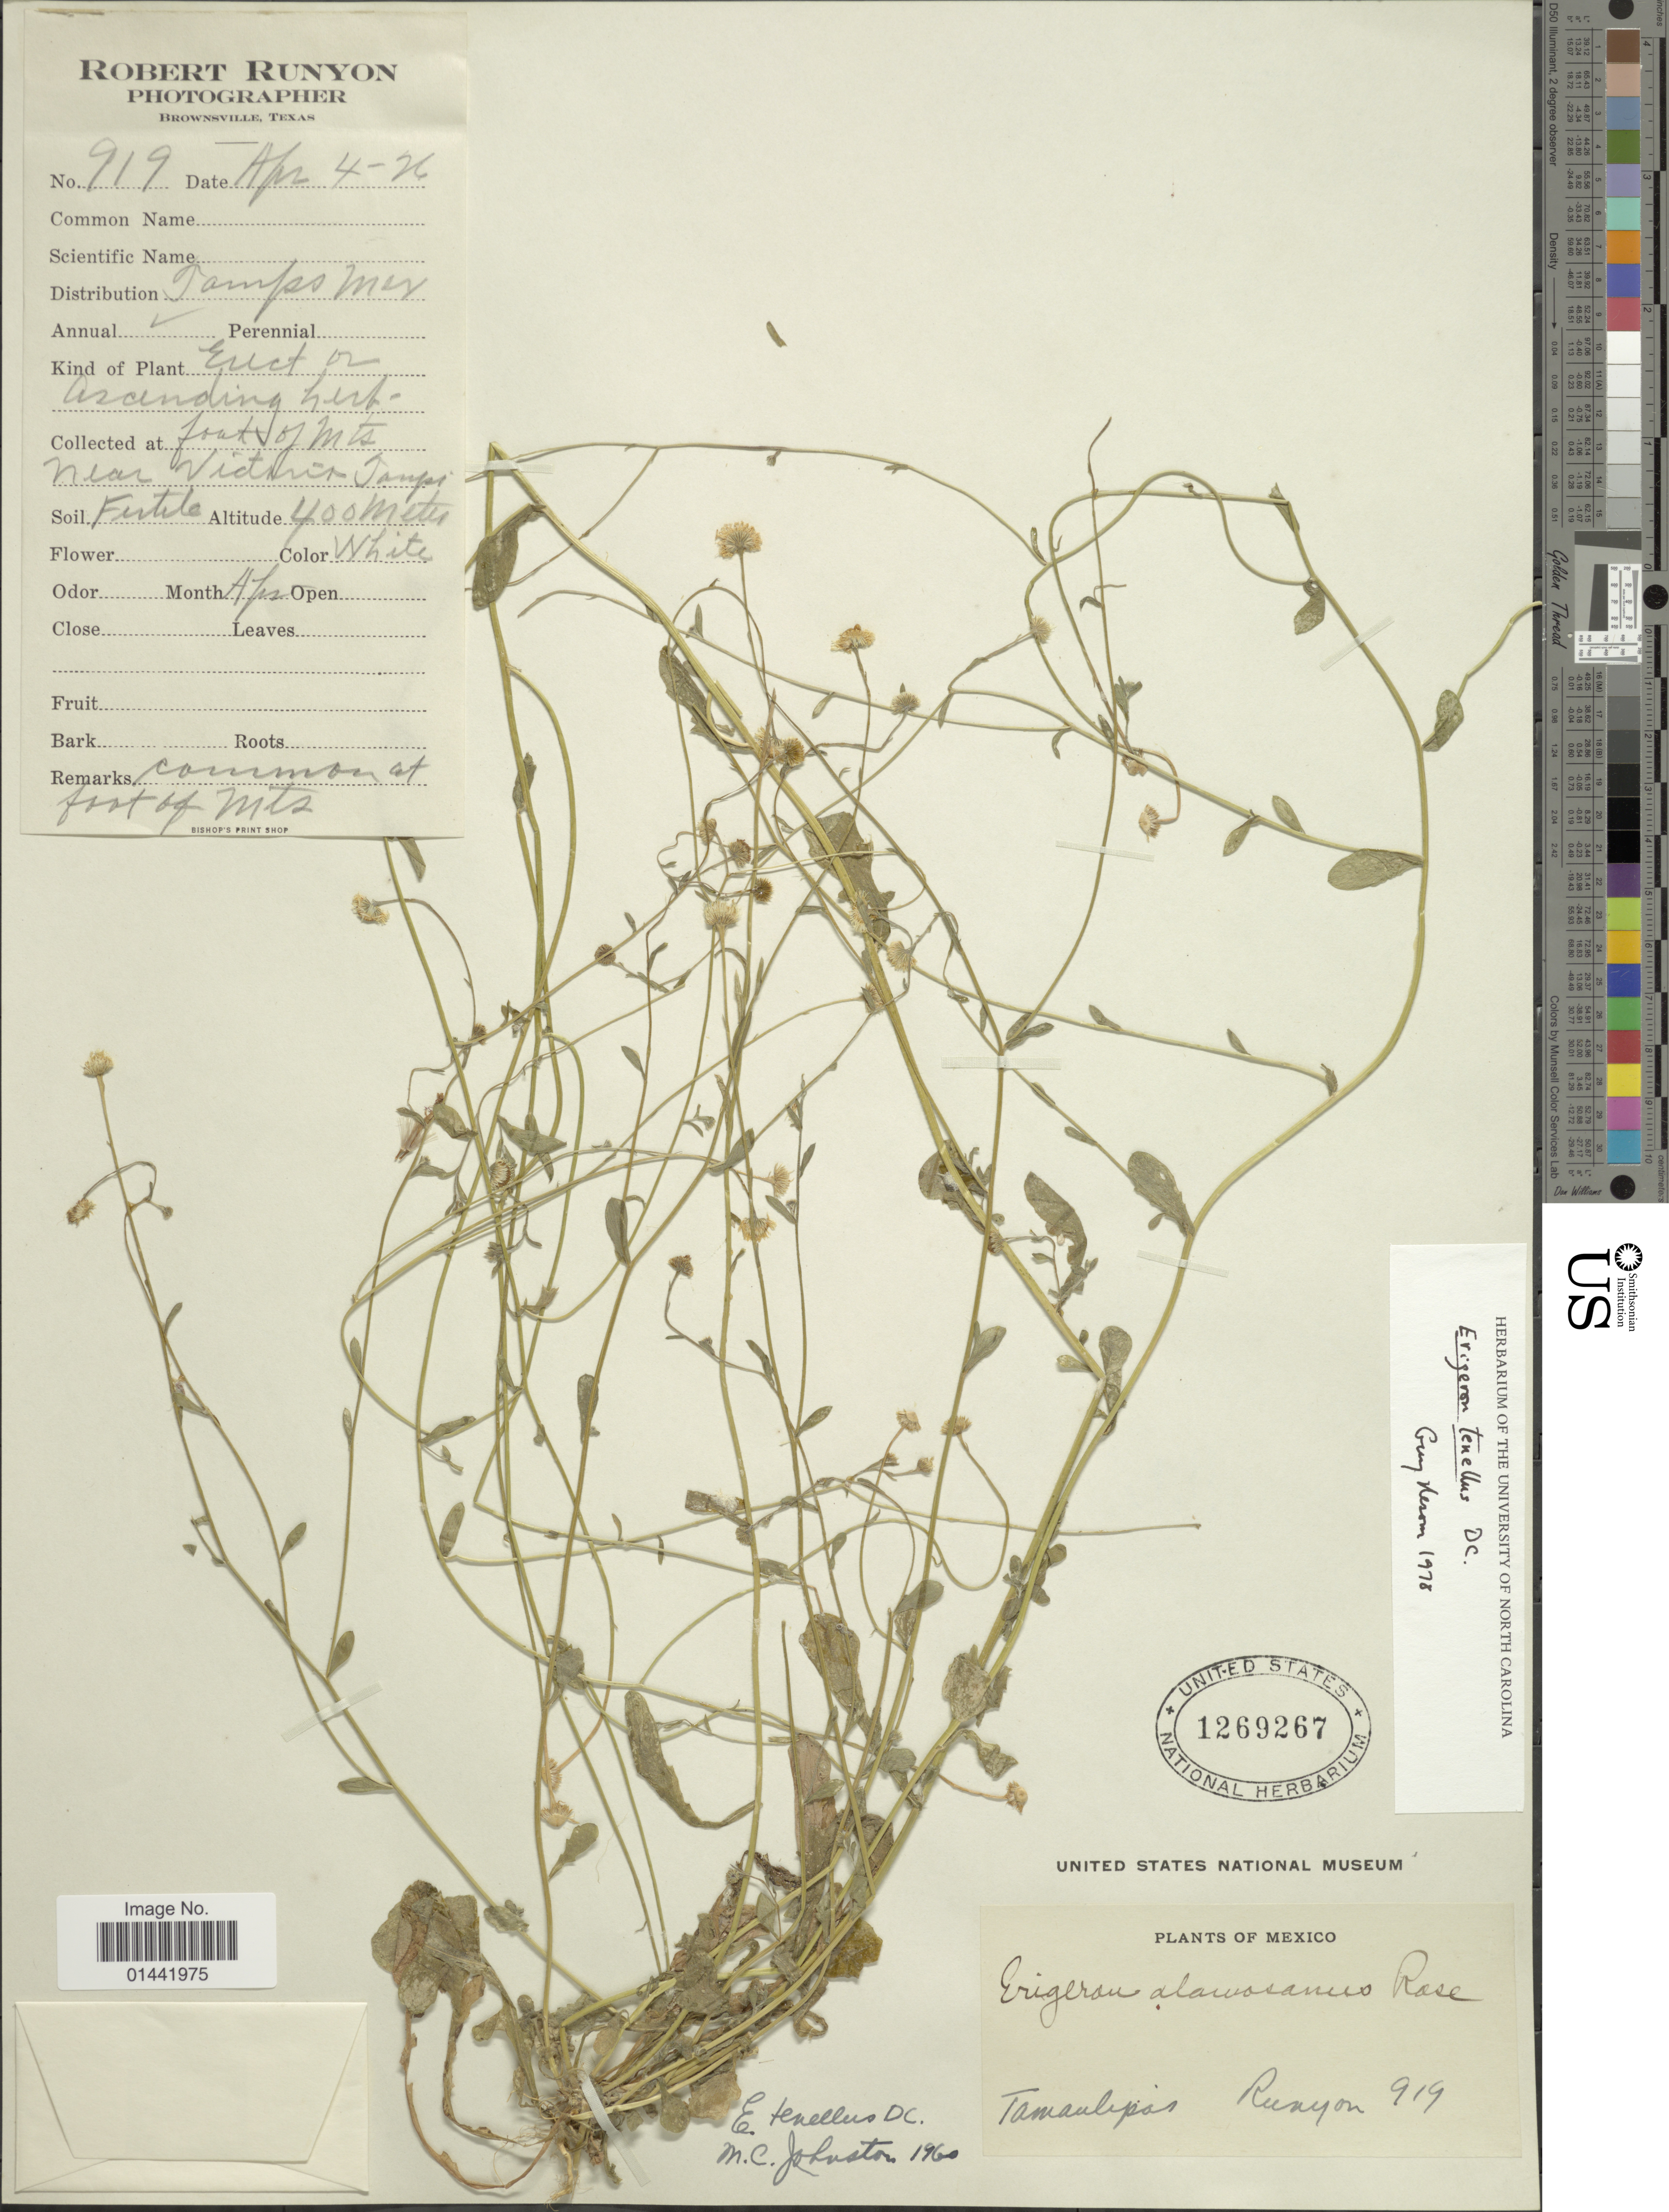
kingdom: Plantae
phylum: Tracheophyta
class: Magnoliopsida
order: Asterales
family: Asteraceae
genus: Erigeron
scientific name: Erigeron tenellus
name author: DC.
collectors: -. Runyon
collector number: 919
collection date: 1960-04-26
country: Mexico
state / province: Tamaulipas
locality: Foot of Mts. near Victoria tamps., common at foot of Mts.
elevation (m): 400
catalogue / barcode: US 1269267